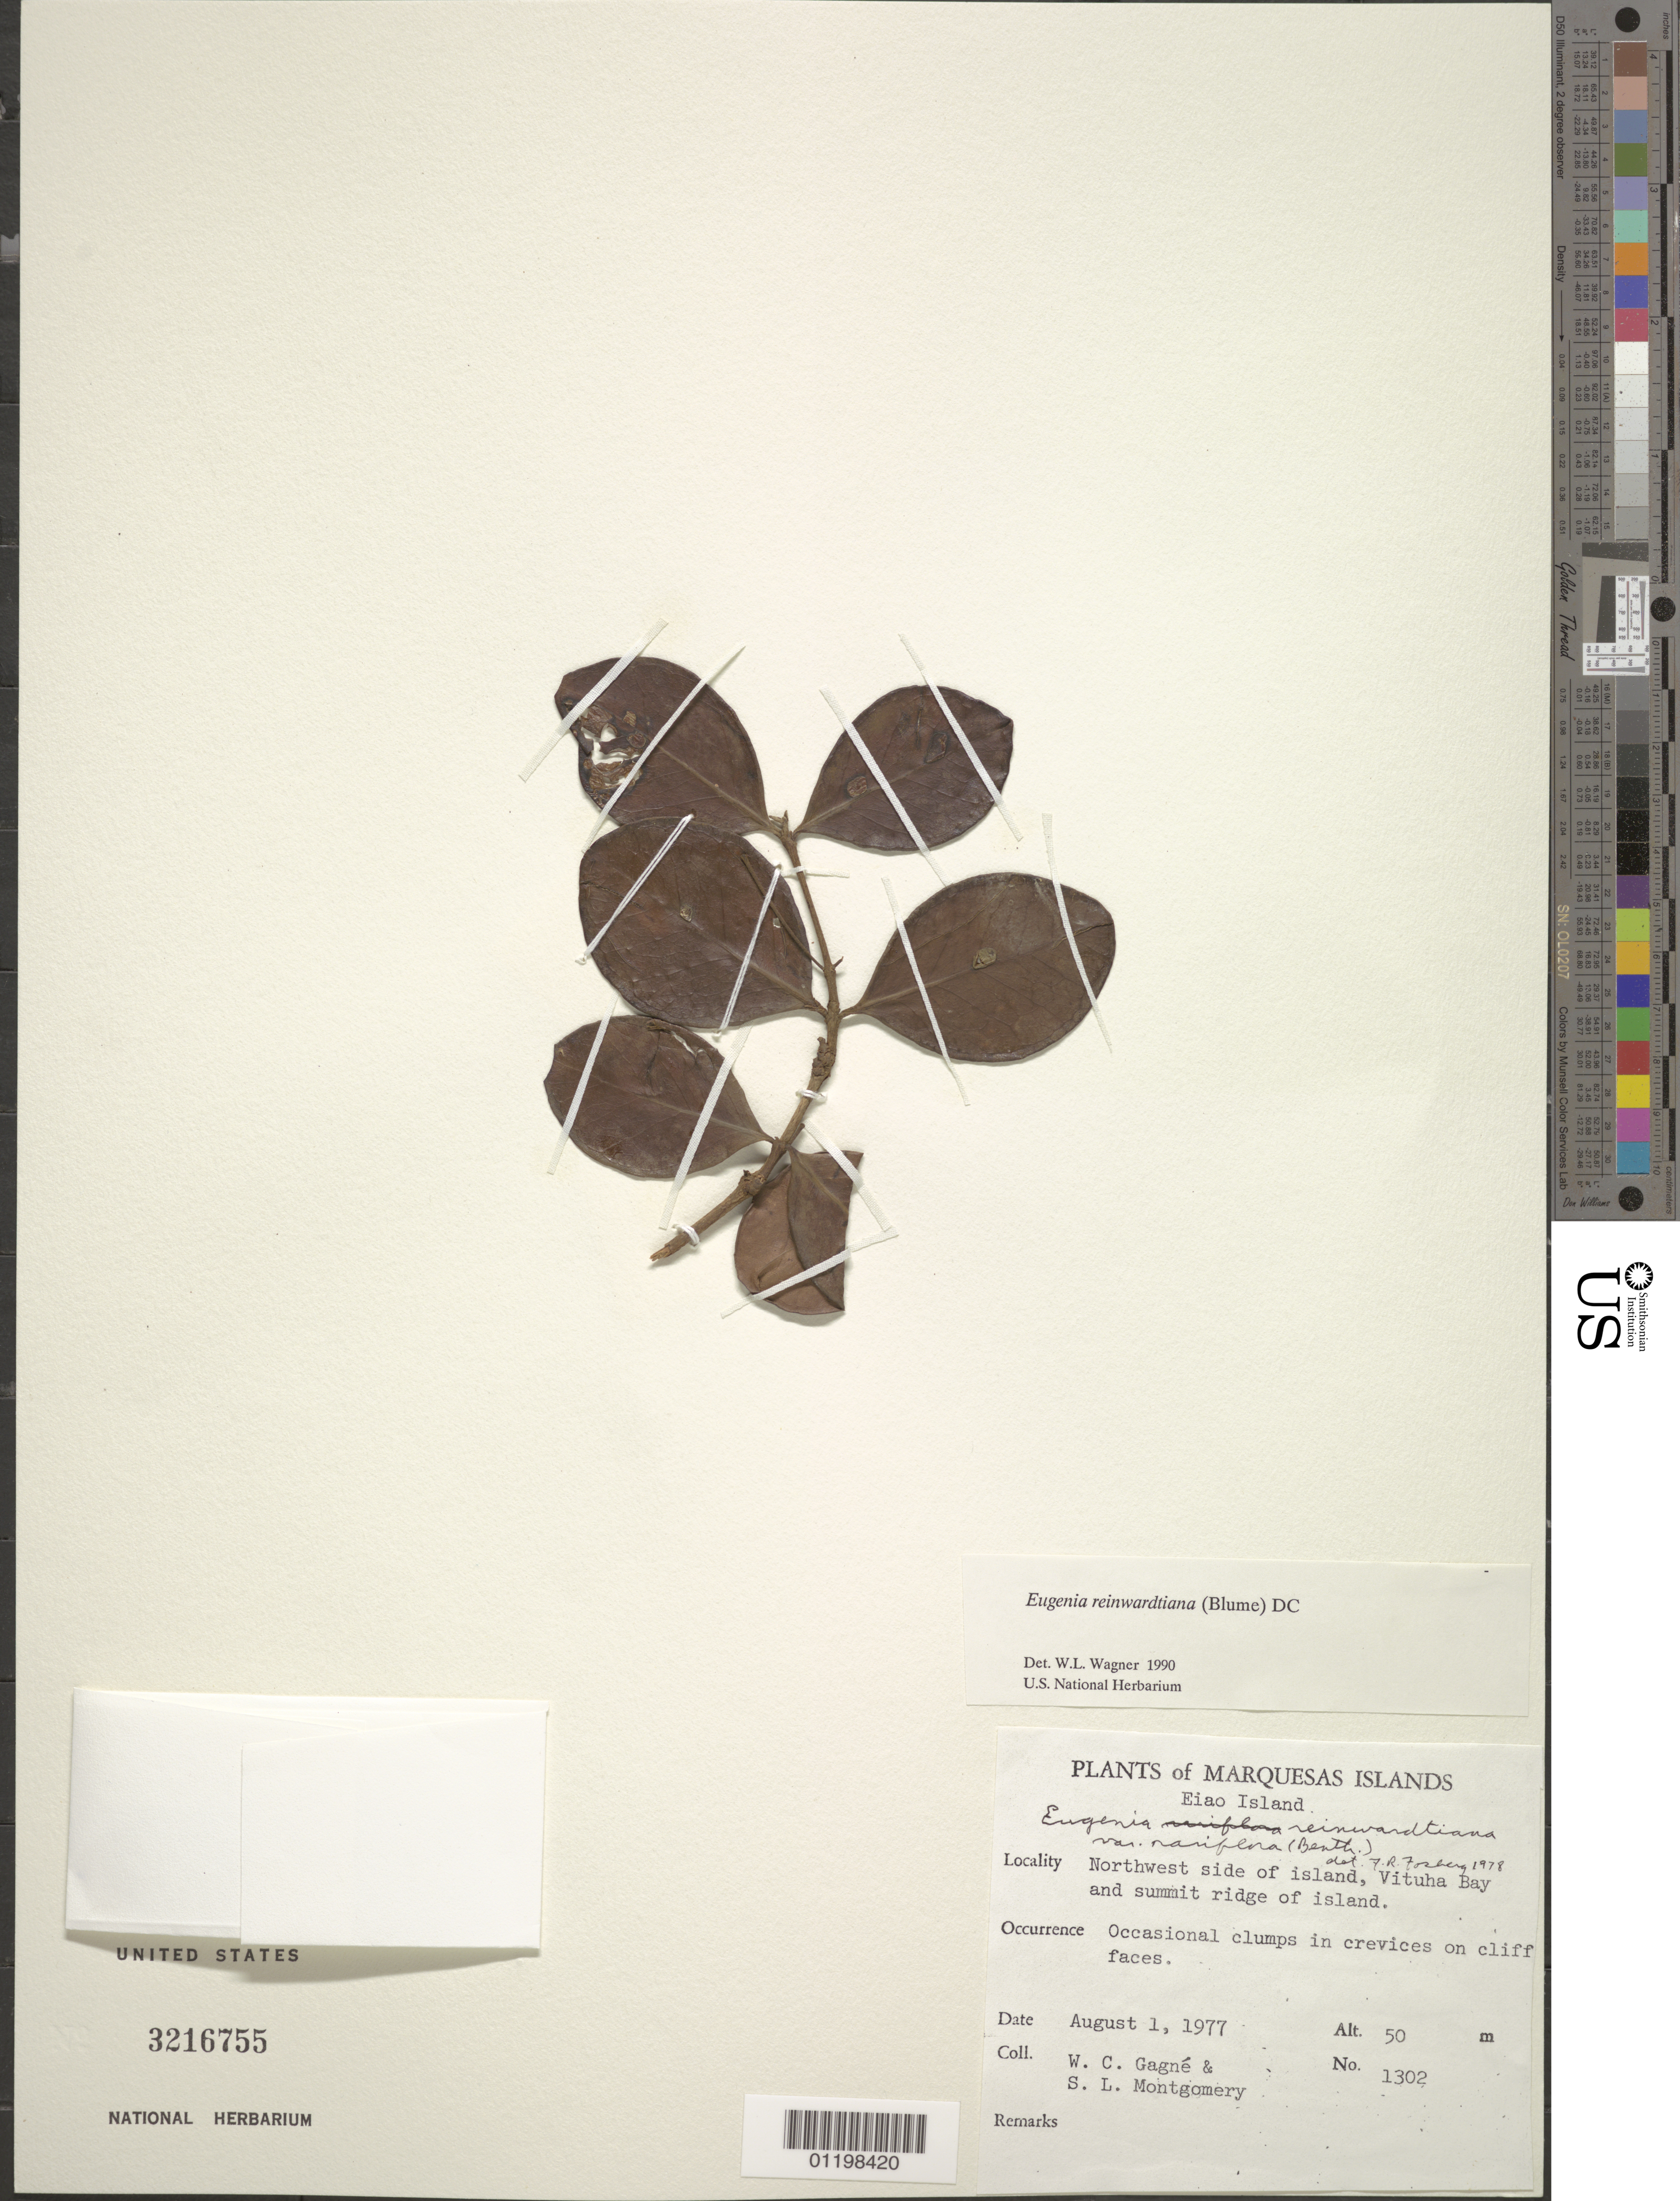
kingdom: Plantae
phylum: Tracheophyta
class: Magnoliopsida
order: Myrtales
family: Myrtaceae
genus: Eugenia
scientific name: Eugenia reinwardtiana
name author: (Blume) DC.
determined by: Wagner, W. L., (BOT), Smithsonian Institution - National Museum of Natural History (UNITED STATES)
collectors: W. Gagné & S. Montgomery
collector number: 1302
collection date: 1977-08-01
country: French Polynesia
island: Eiao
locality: NW side of island, Vaituha Bay and summit ridge of island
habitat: In crevices on cliff faces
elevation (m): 50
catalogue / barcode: US 3216755